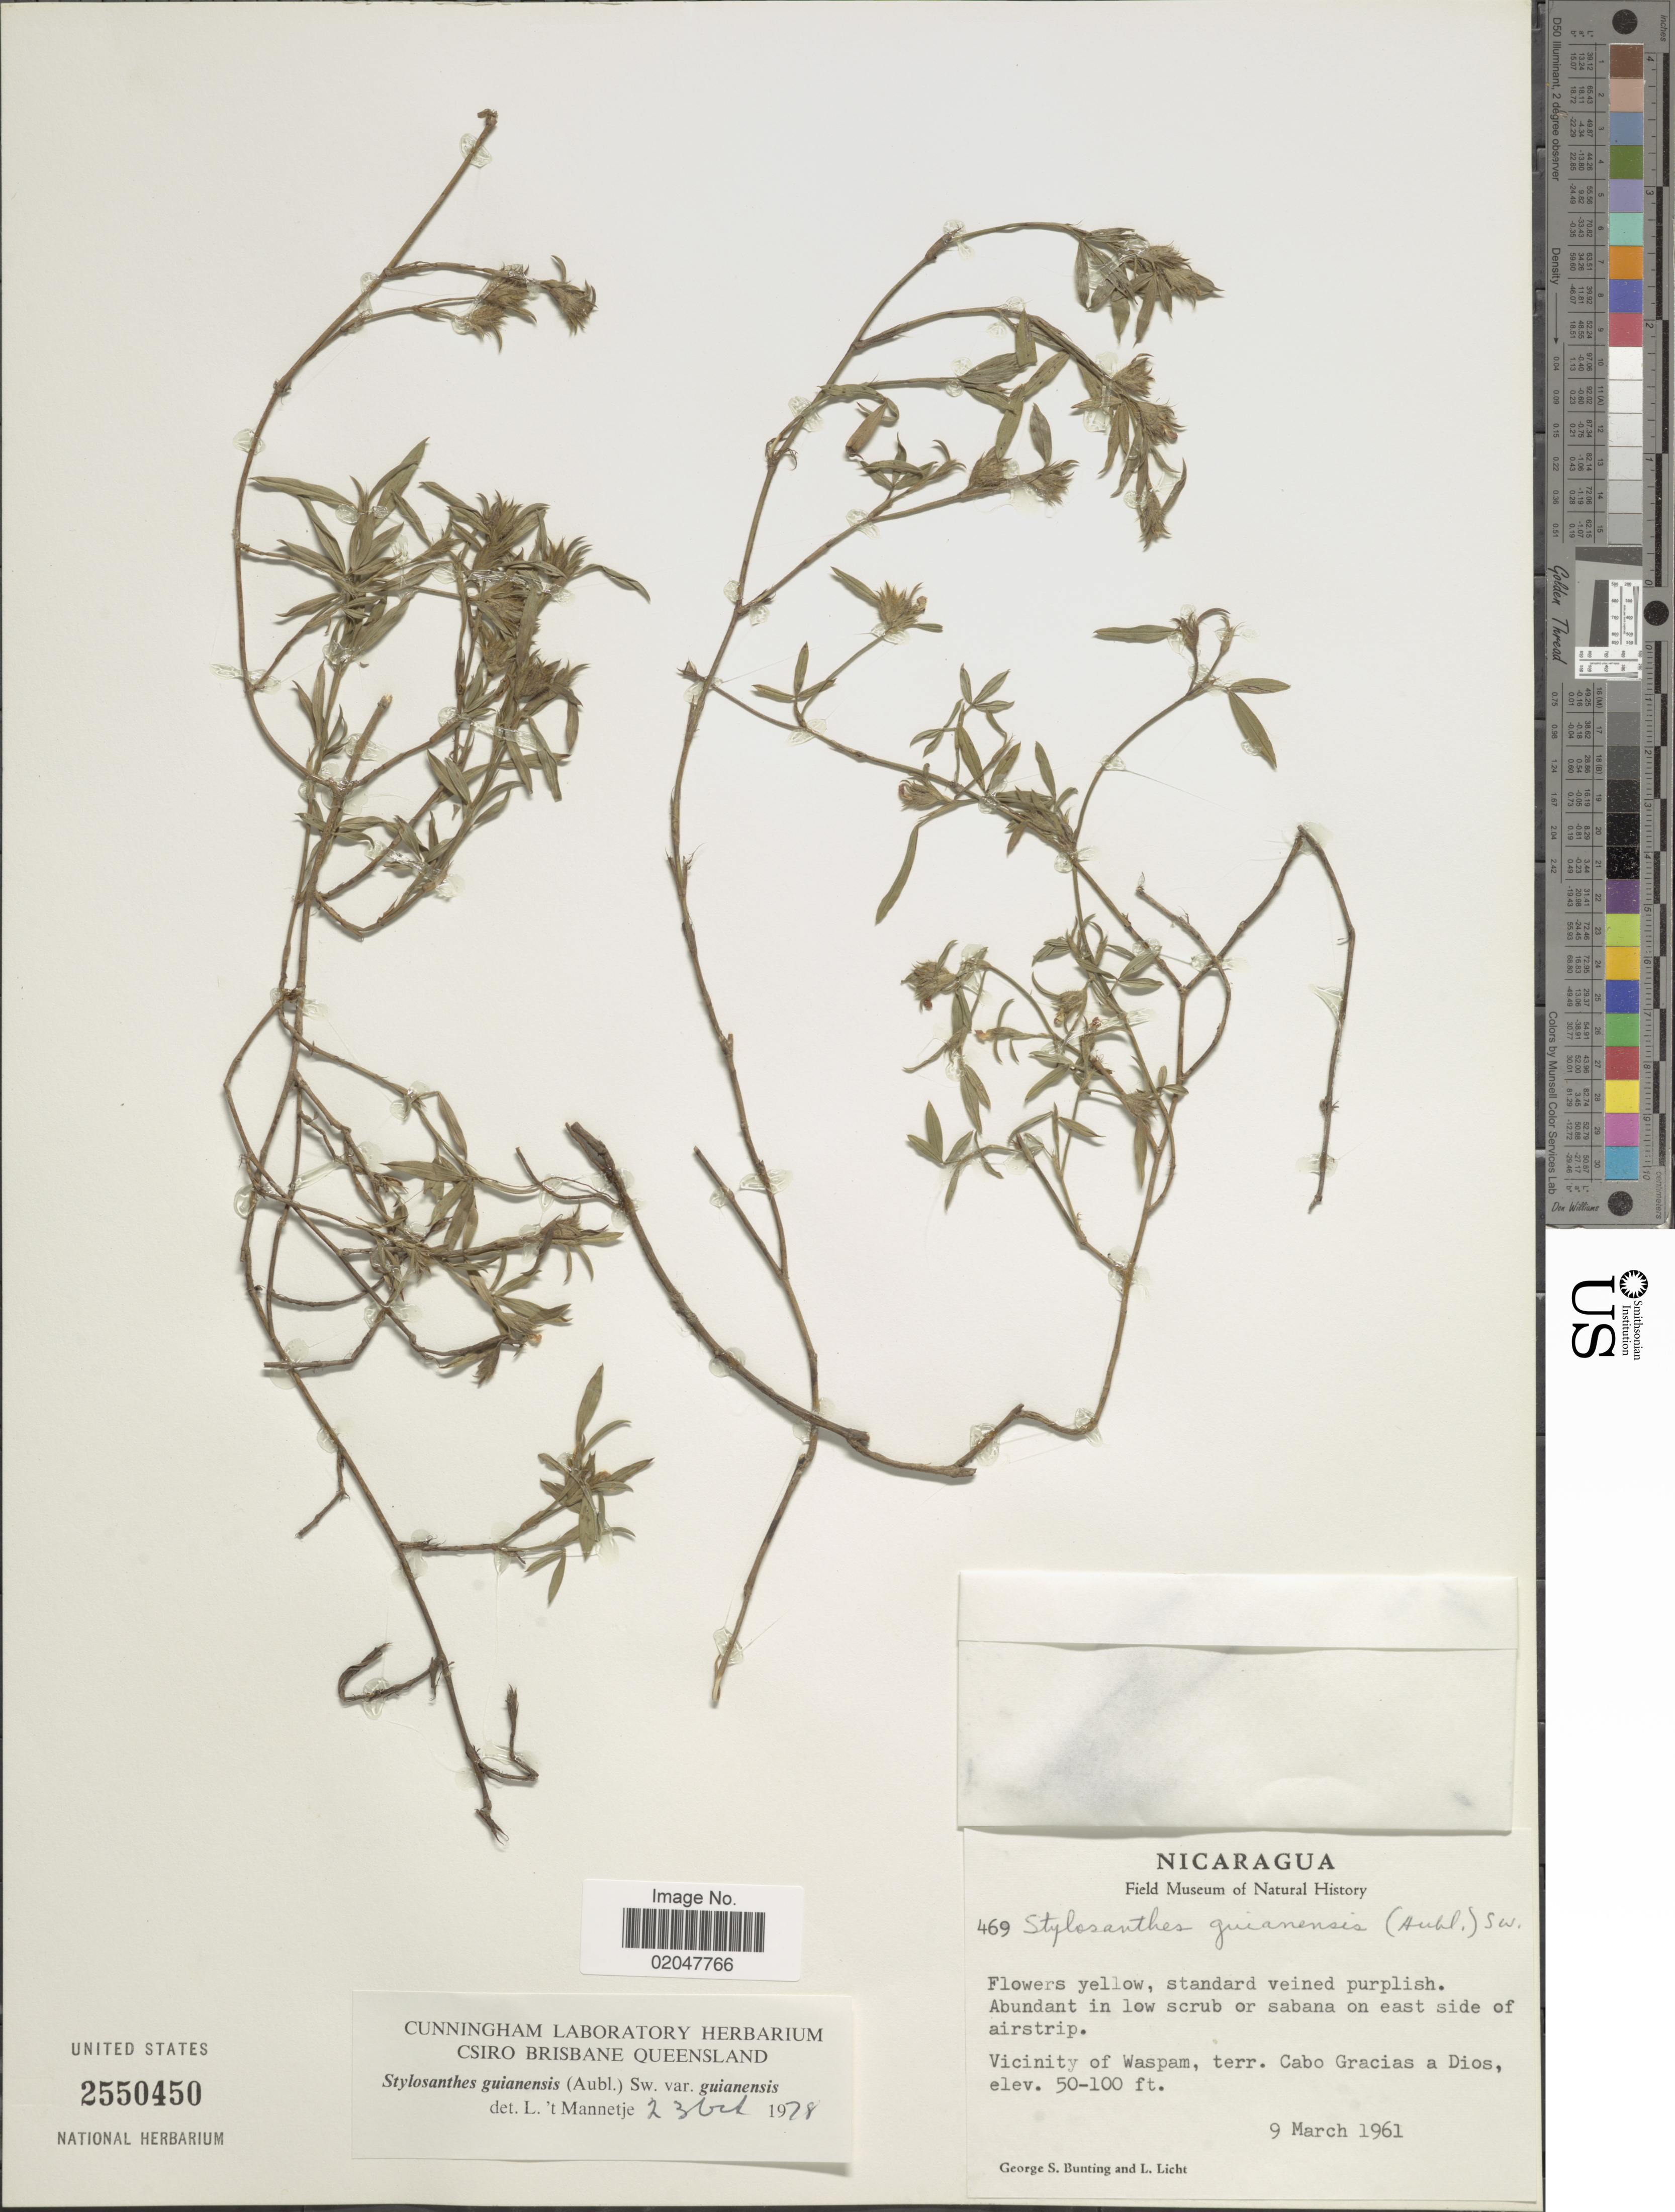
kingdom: Plantae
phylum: Tracheophyta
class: Magnoliopsida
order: Fabales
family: Fabaceae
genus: Stylosanthes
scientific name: Stylosanthes guianensis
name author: (Aubl.) Sw.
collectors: G. S. Bunting & L. Licht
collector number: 469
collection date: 1961-03-09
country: Nicaragua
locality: Vicinity of Waspam, terr. Cabo Gracias a Dios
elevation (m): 15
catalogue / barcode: US 2550450